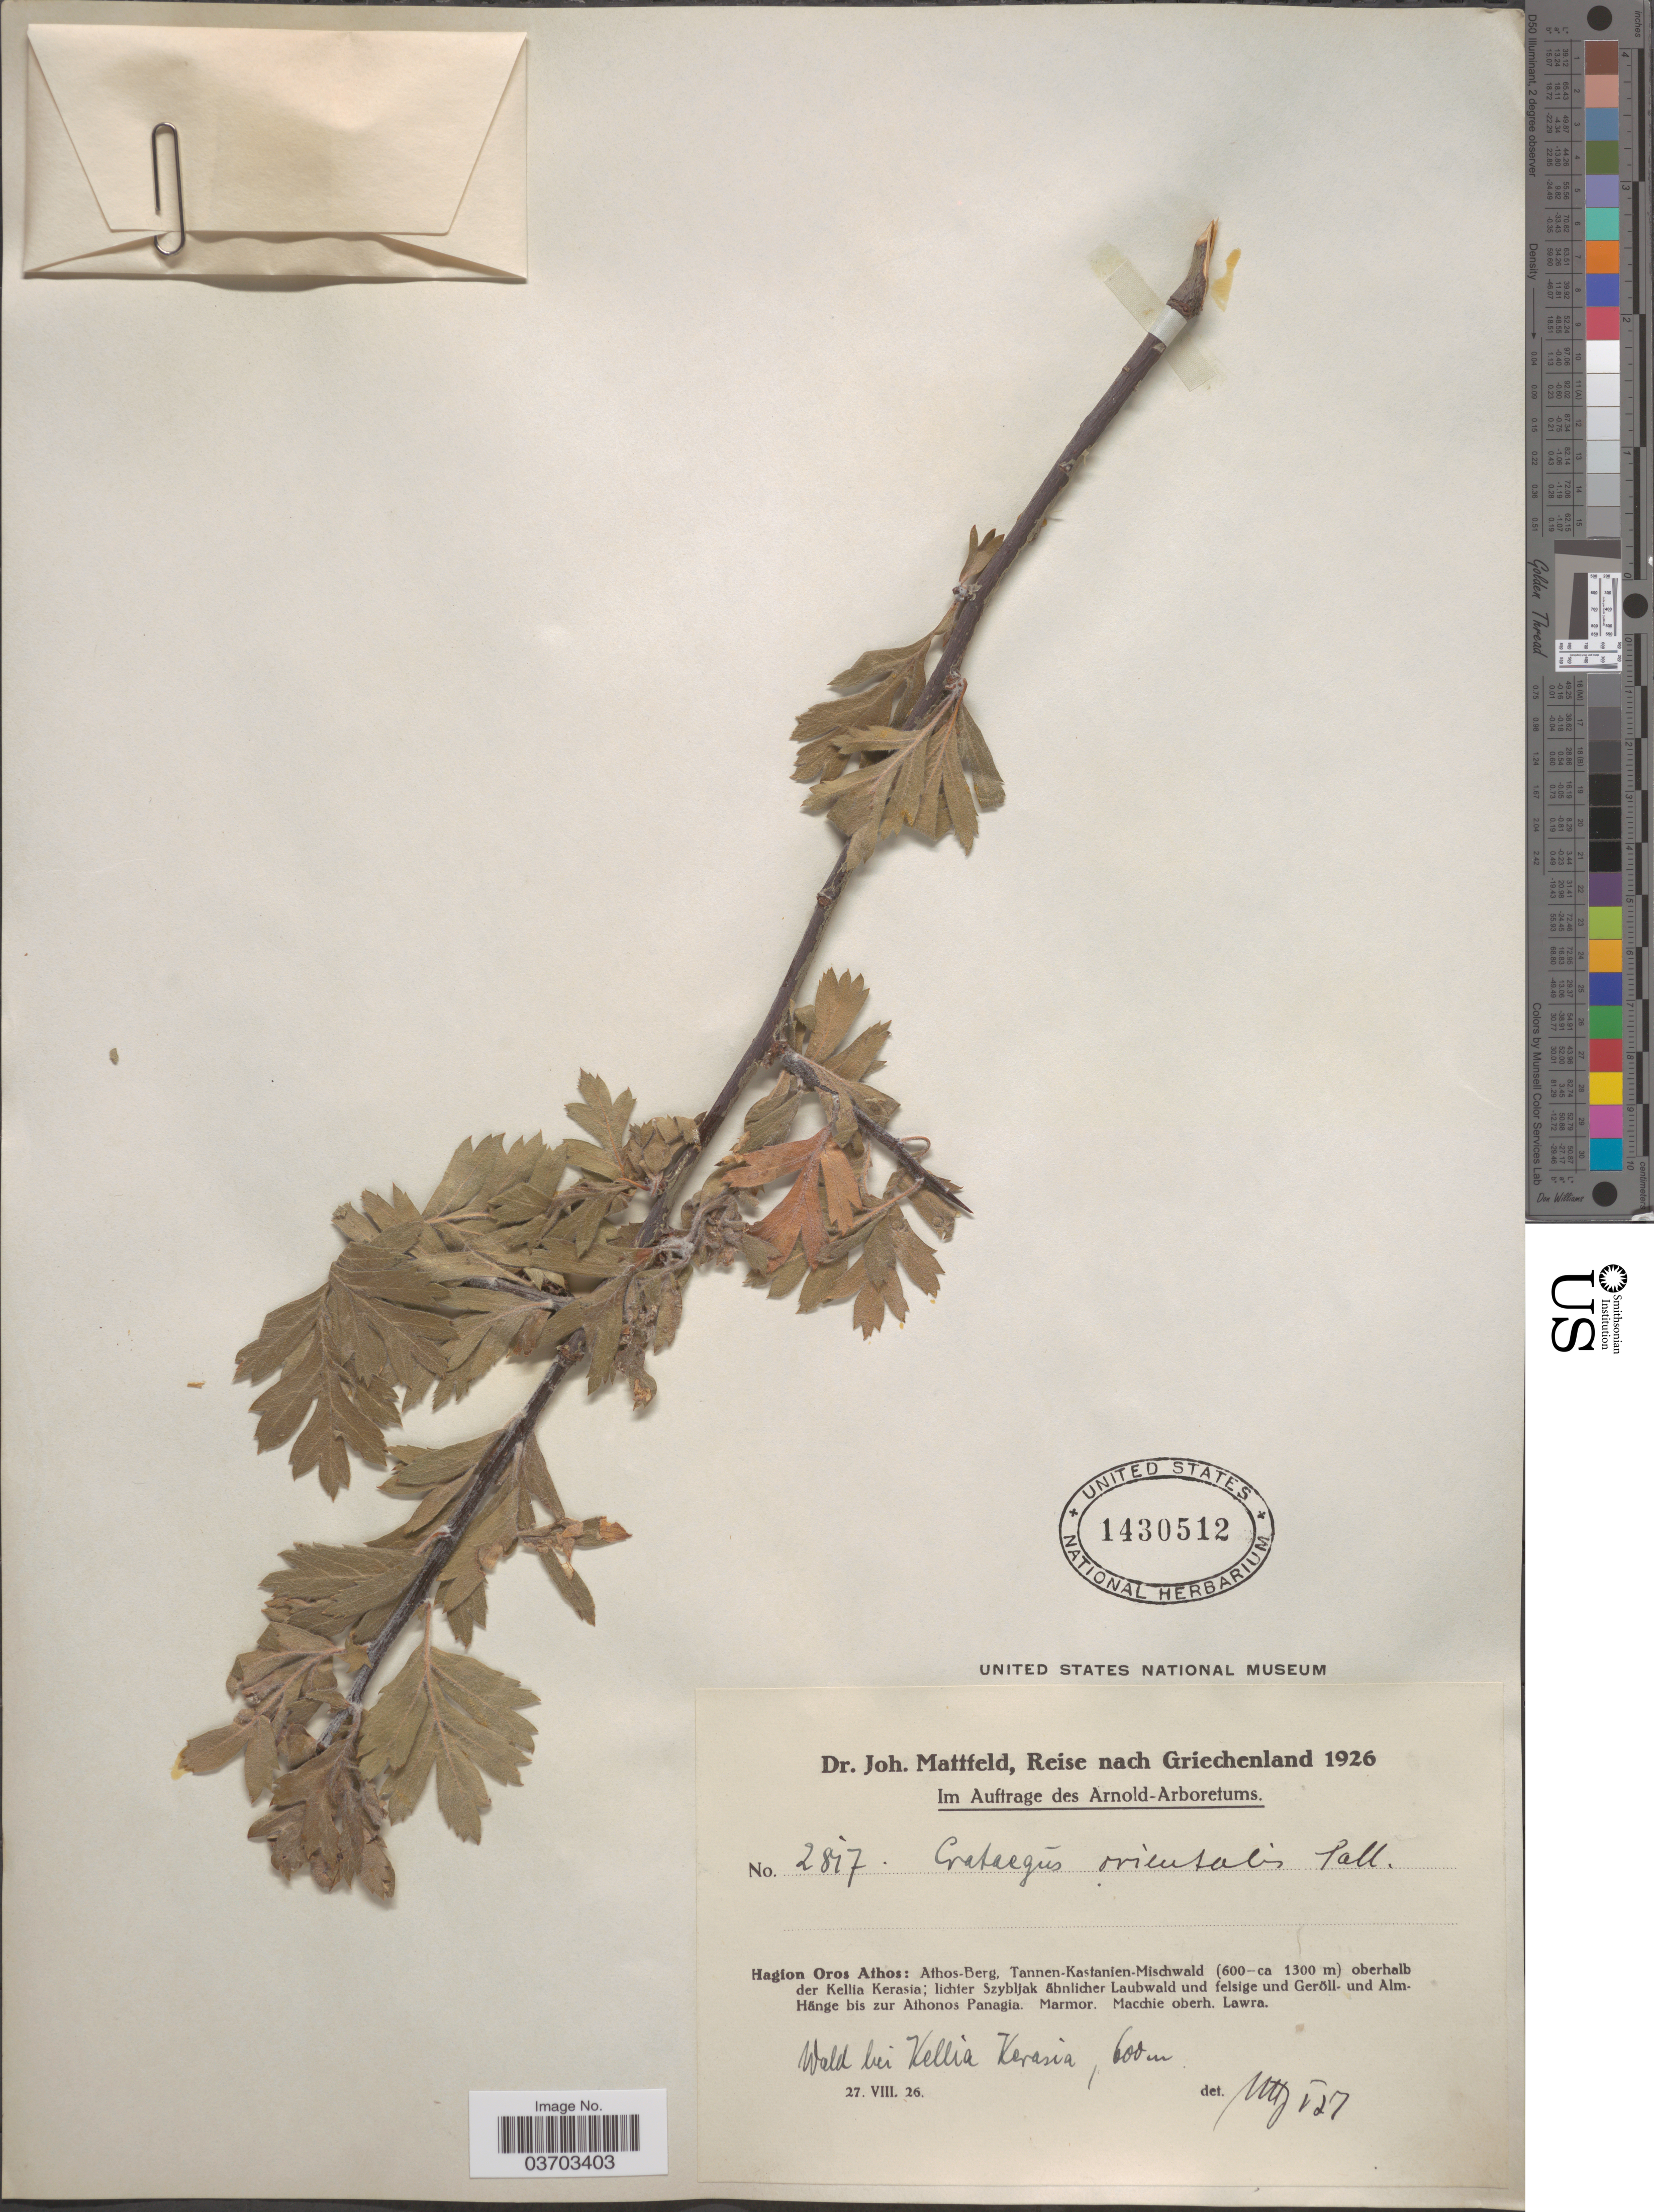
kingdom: Plantae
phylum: Tracheophyta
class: Magnoliopsida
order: Rosales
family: Rosaceae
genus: Crataegus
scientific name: Crataegus orientalis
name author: M. Bieb.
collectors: J. Mattfeld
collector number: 2817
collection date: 1926-08-27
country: Greece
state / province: Mount Athoa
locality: Griechenland. Hagion Oros Athos: Athos-Berg, Tannen-Kastanien-Mischwald oberhalb der Kellia Kerasia; lichter Szybljak ähnlicher Laubwald und felsige und Geröll- und Alm-Hänge bis zur Athonos Panagia. Marmor. Macchie oberh. Lawra. Wald bei Kellia Kerasia.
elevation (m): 600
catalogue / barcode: US 1430512